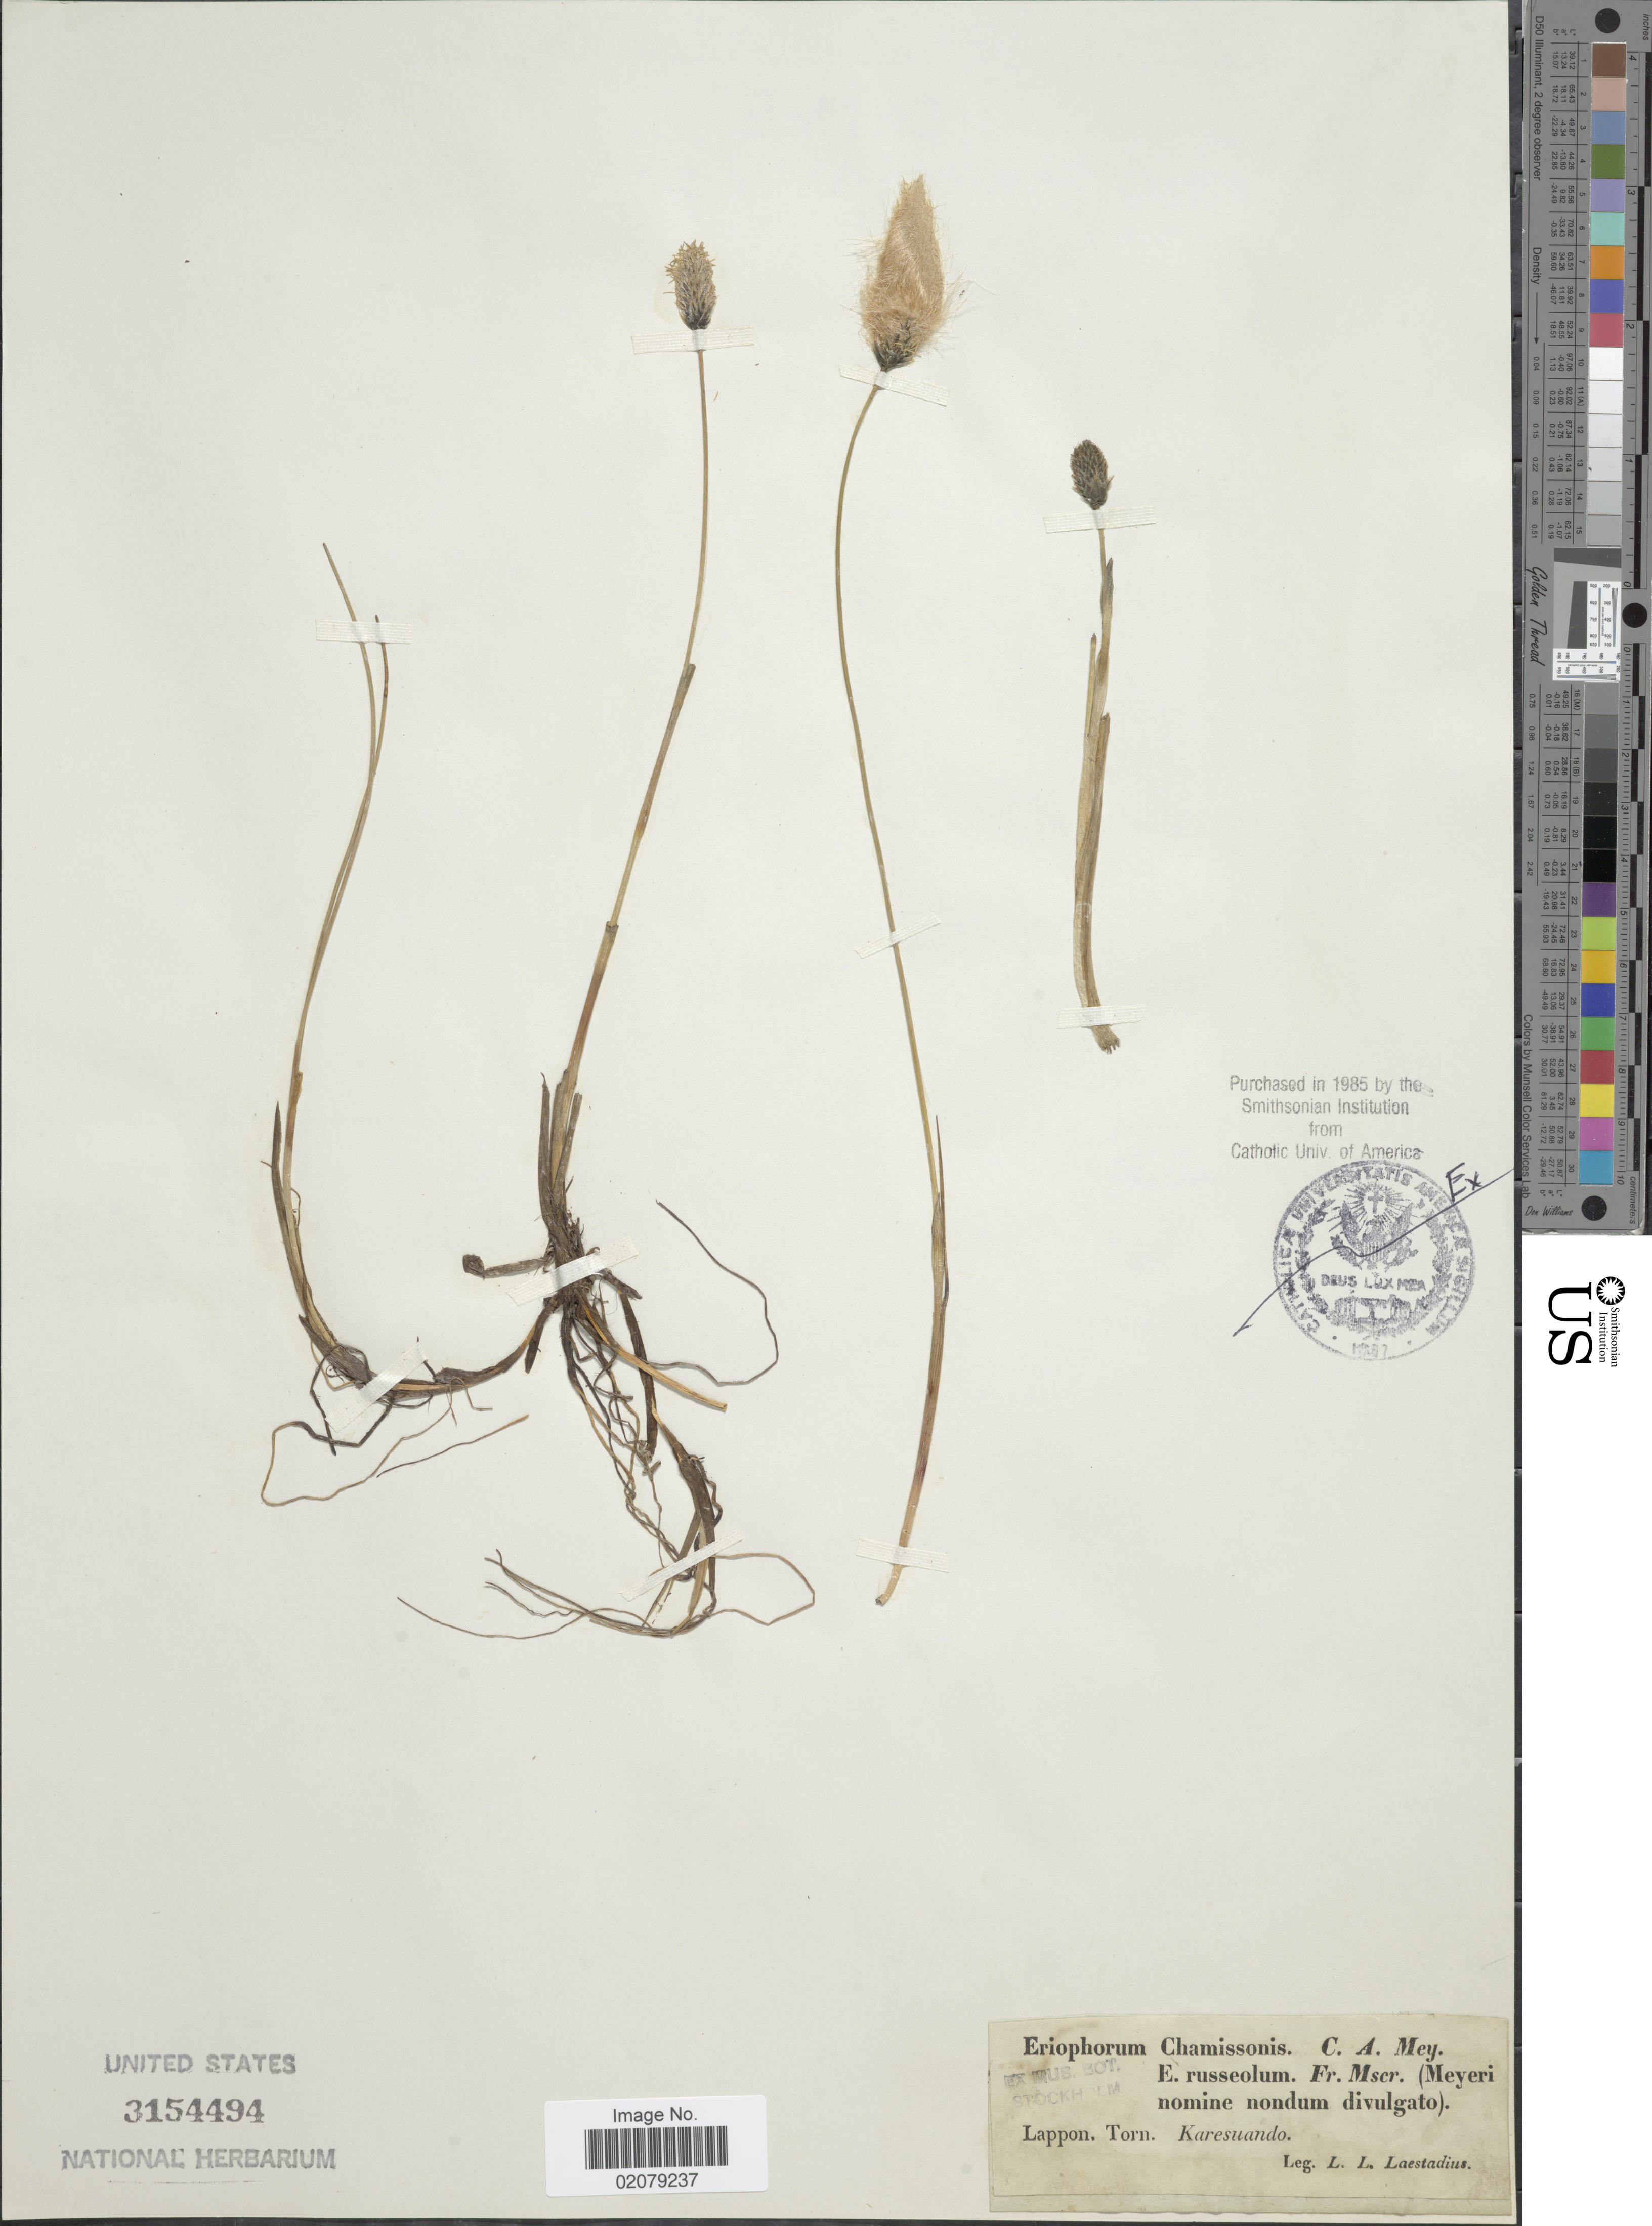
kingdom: Plantae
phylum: Tracheophyta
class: Liliopsida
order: Poales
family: Cyperaceae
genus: Eriophorum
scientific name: Eriophorum chamissonis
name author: C.A. Mey.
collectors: L. L. Laestadius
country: Sweden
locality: Lappon., Torn, Karesuando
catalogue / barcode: US 3154494